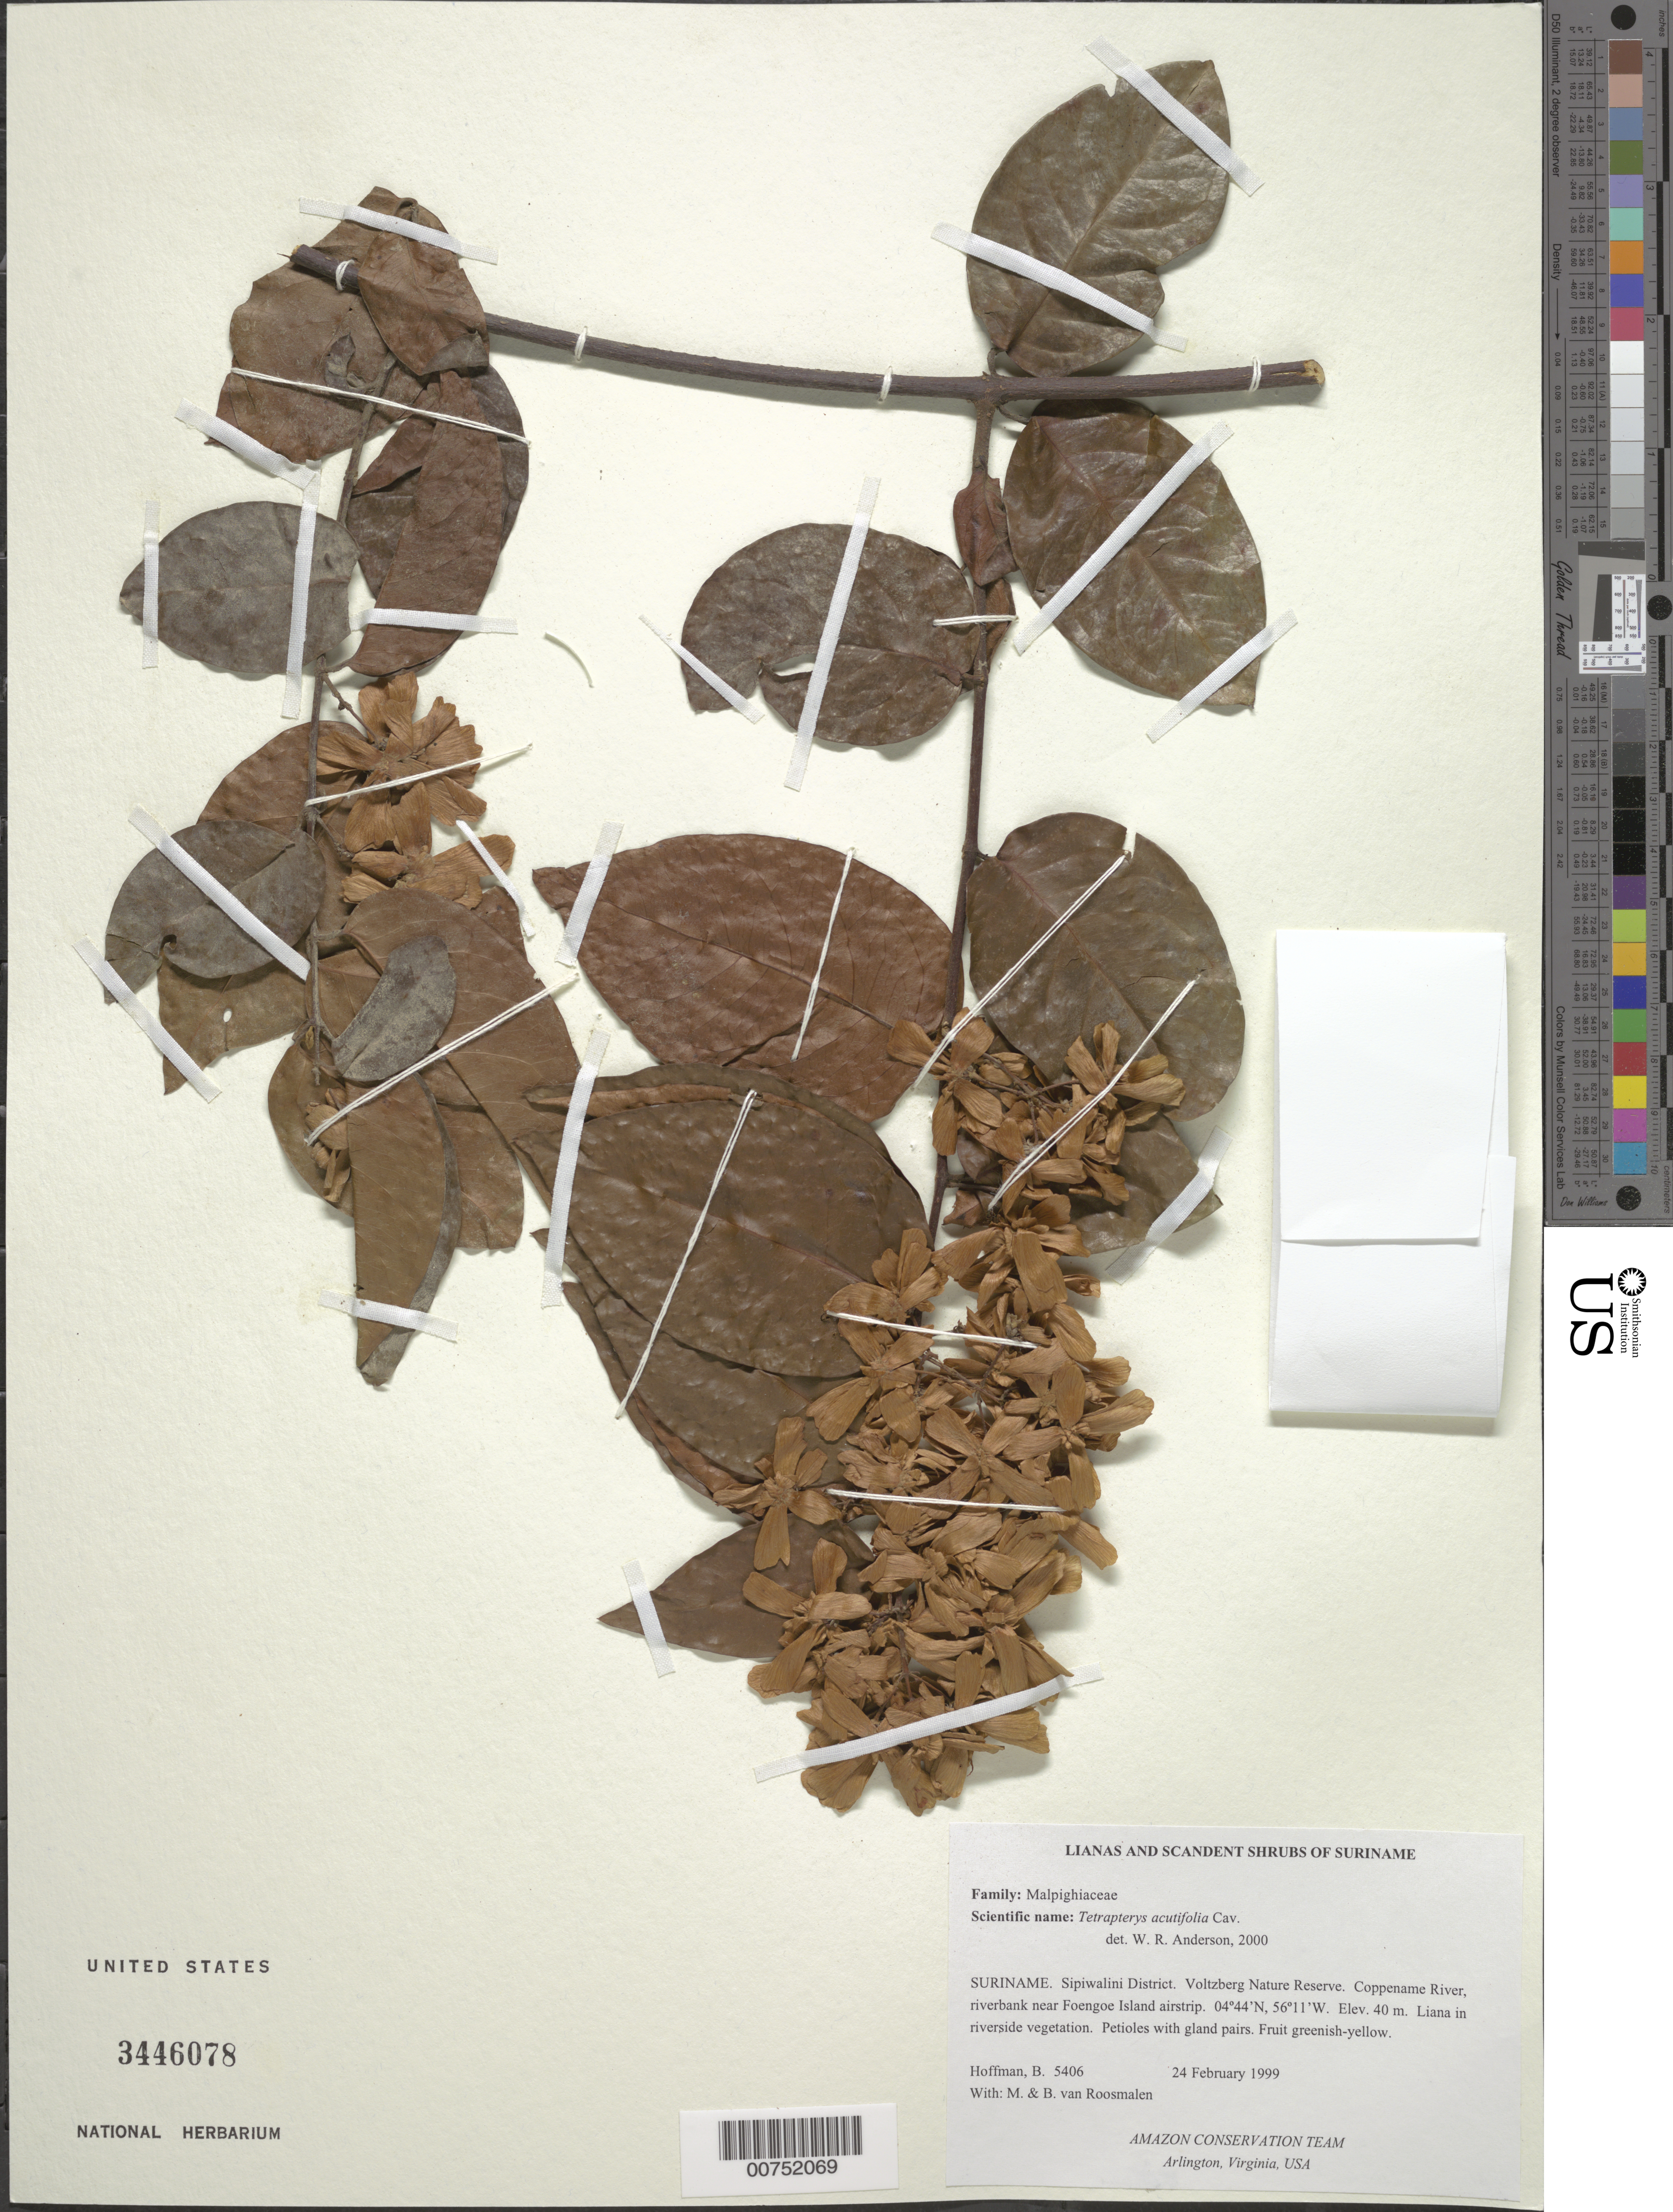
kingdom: Plantae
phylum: Tracheophyta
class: Magnoliopsida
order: Malpighiales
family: Malpighiaceae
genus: Tetrapterys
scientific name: Tetrapterys acutifolia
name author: Cav.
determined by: Anderson, W. R., (MICH), University of Michigan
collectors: B. Hoffman, M. Roosmalen & B. Van Roosmalen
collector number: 5406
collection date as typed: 24 February 1999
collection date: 1999-02-24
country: Suriname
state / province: Sipaliwini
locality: Voltzberg Nature Reserve. Coppename River, riverbank near Foengoe Island airstrip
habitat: Riverside vegetation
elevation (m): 40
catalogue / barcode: US 3446078